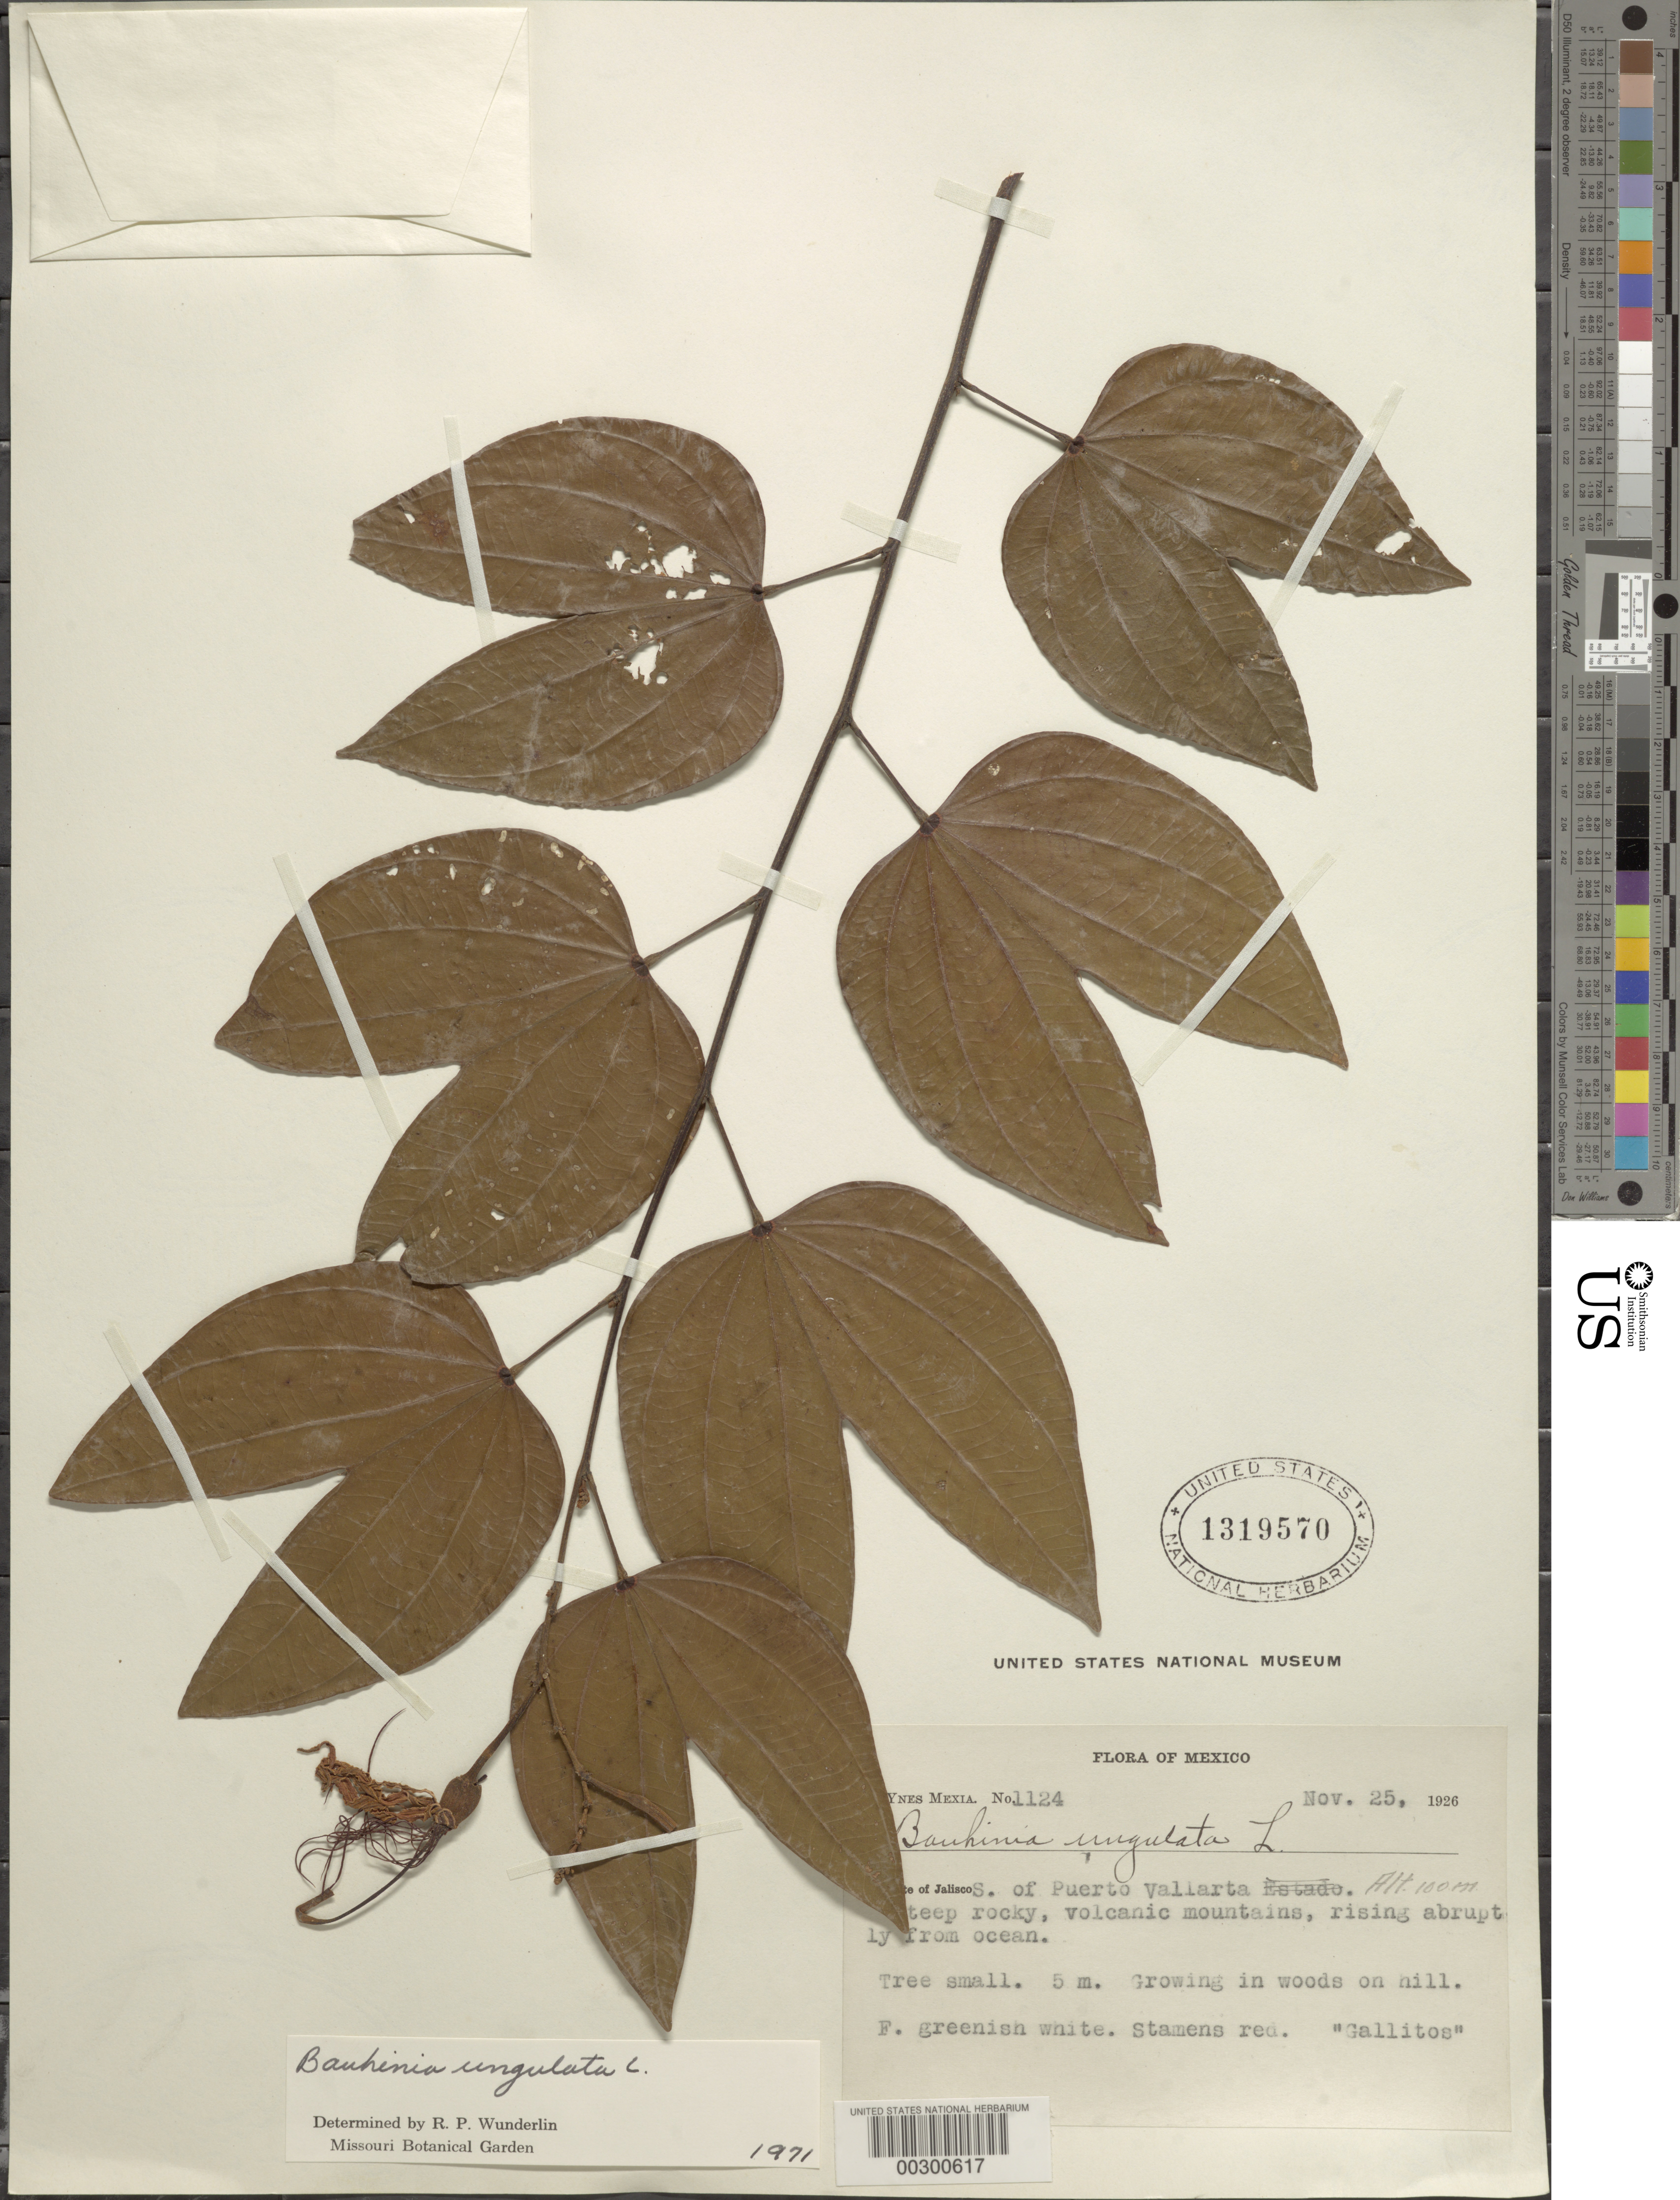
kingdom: Plantae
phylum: Tracheophyta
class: Magnoliopsida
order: Fabales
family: Fabaceae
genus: Bauhinia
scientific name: Bauhinia ungulata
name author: L.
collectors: Y. Mexia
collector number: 1124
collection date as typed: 25 Nov 1926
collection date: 1926-11-25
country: Mexico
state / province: Jalisco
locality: S of Puerto Vallarta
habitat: In woods on hill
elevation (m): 100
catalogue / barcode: US 1319570